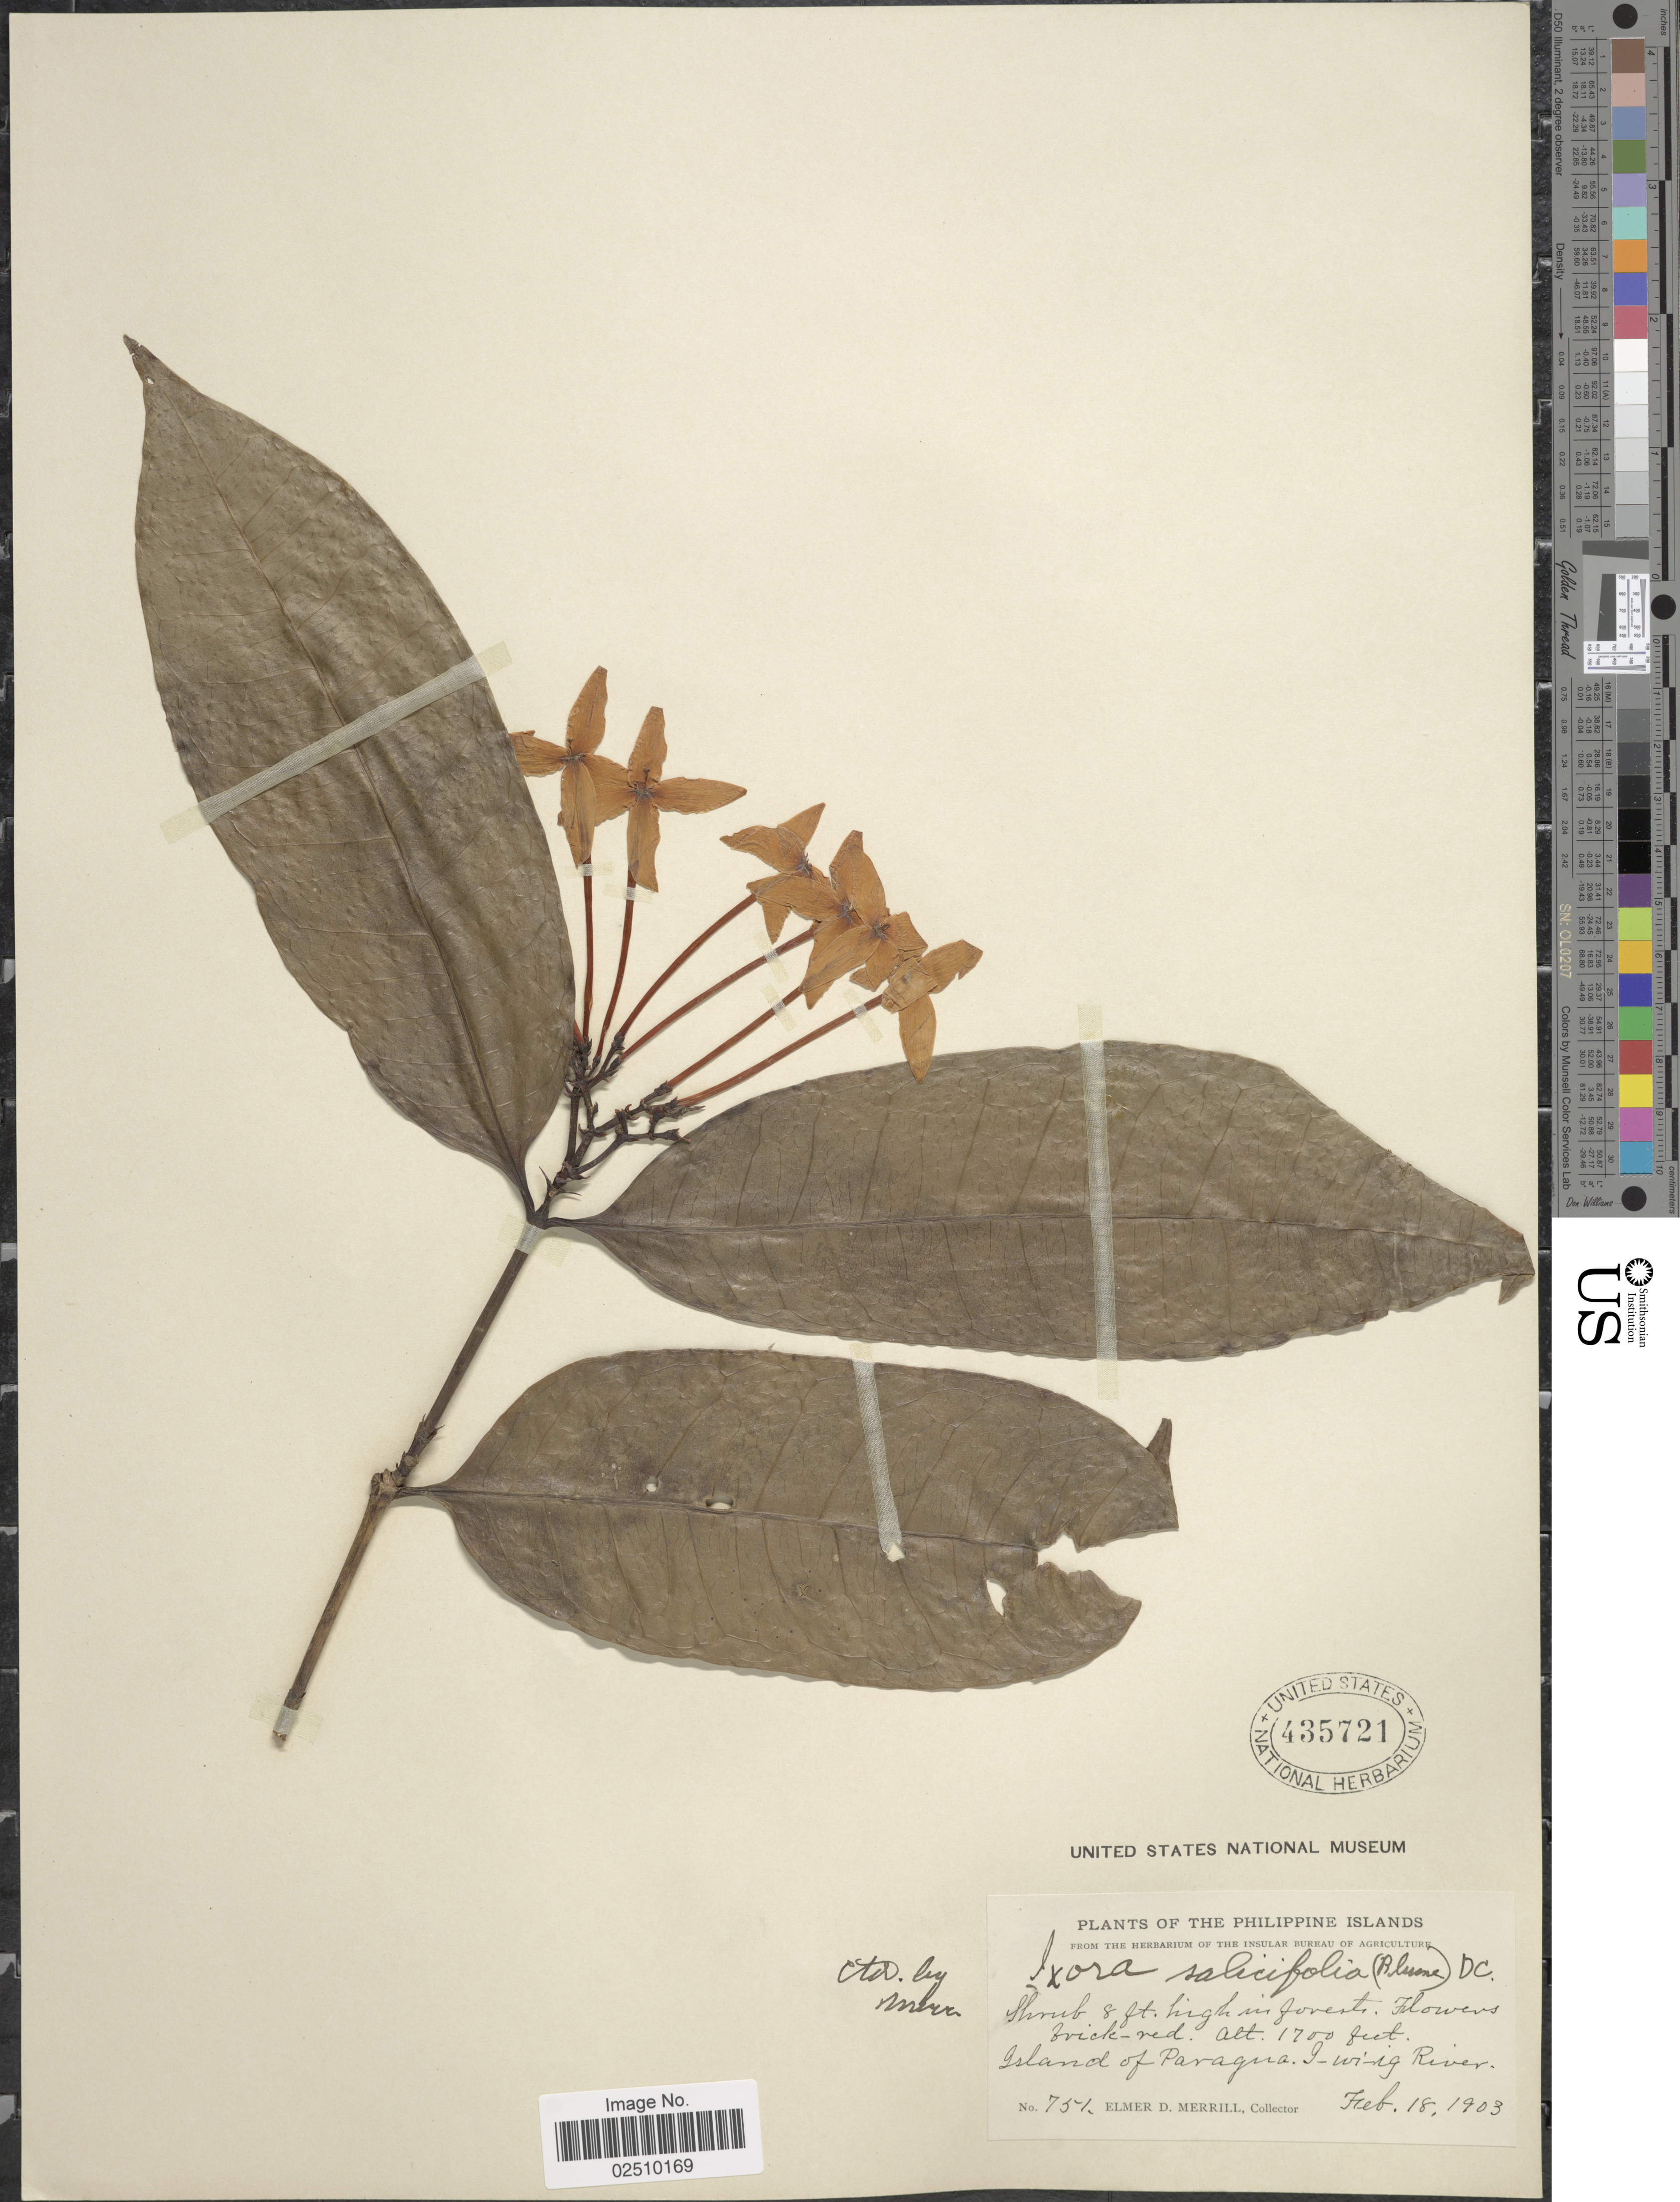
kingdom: Plantae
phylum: Tracheophyta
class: Magnoliopsida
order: Gentianales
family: Rubiaceae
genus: Ixora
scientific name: Ixora salicifolia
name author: (Blume) DC.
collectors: E. D. Merrill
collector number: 751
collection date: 1903-02-18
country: Philippines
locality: Philippine Islands. Island of Paragua. I-wi-ig River.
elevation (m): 518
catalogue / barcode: US 435721